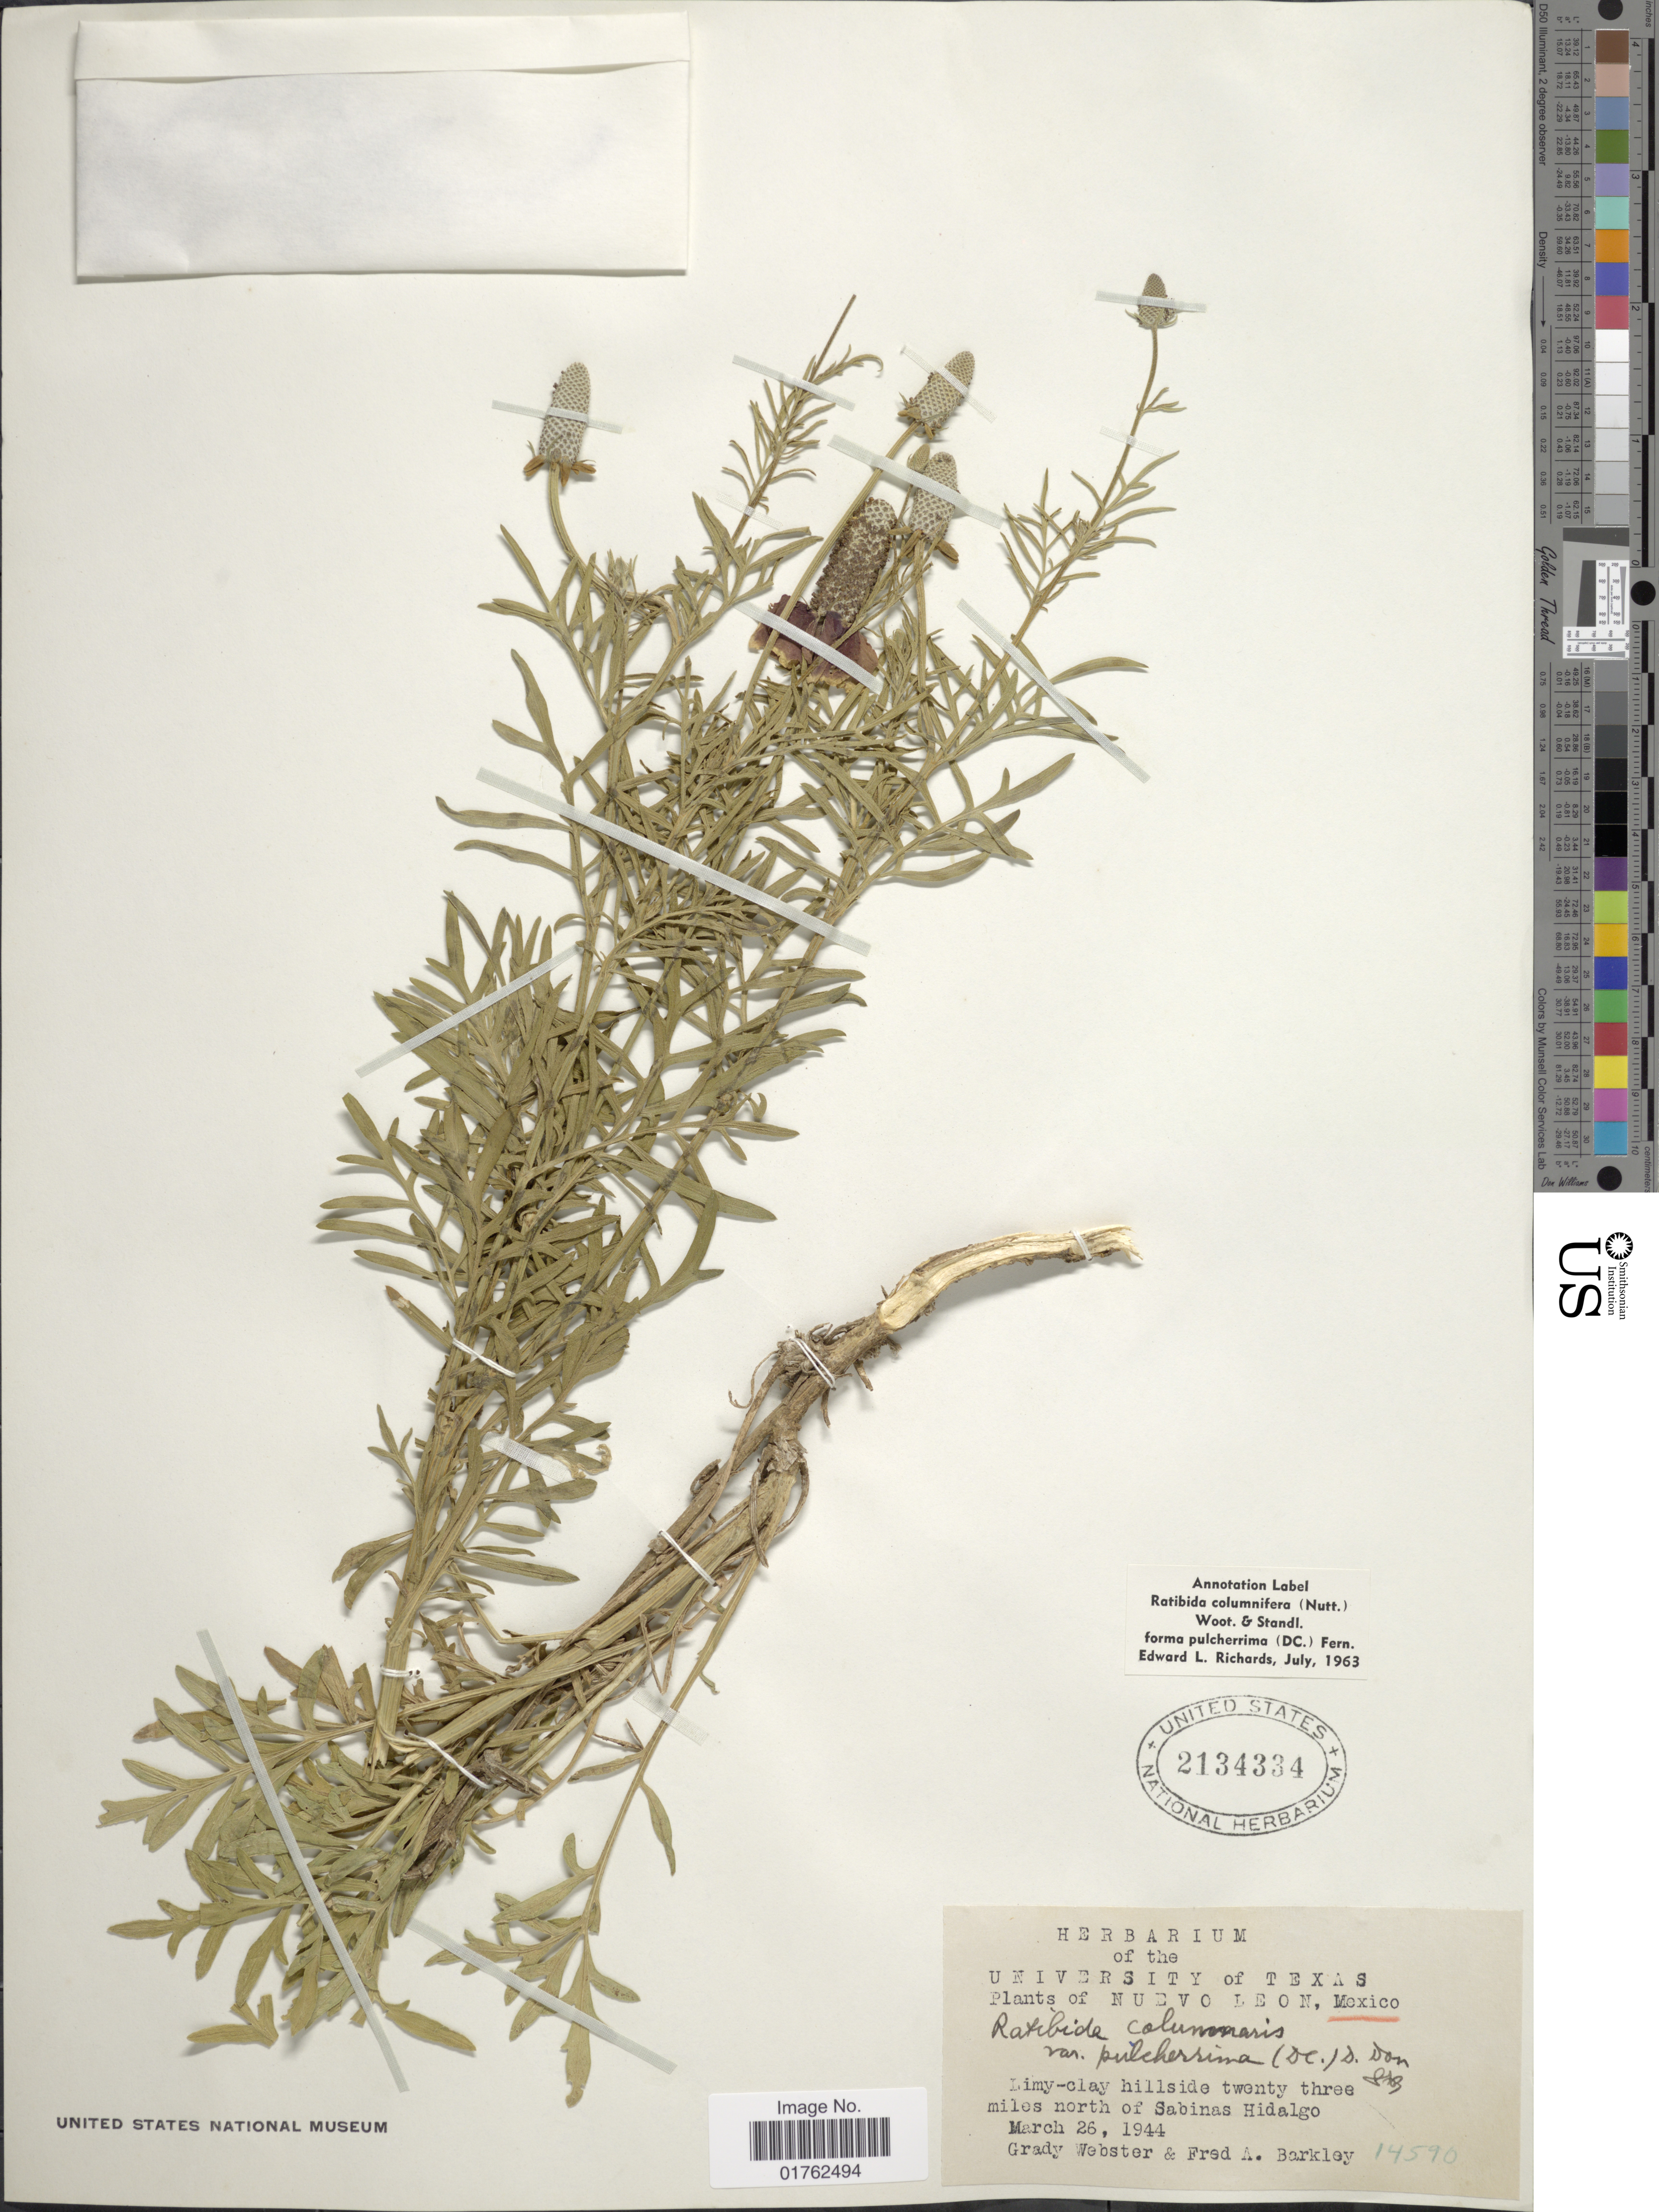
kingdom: Plantae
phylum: Tracheophyta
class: Magnoliopsida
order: Asterales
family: Asteraceae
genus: Ratibida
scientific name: Ratibida columnaris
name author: (Pursh) D. Don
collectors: G. L. Webster & F. A. Barkley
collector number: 14590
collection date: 1944-03-26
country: Mexico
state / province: Nuevo León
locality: Limy clay hillside twenty three miles north of Sabinas Hidago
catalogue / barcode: US 2134334